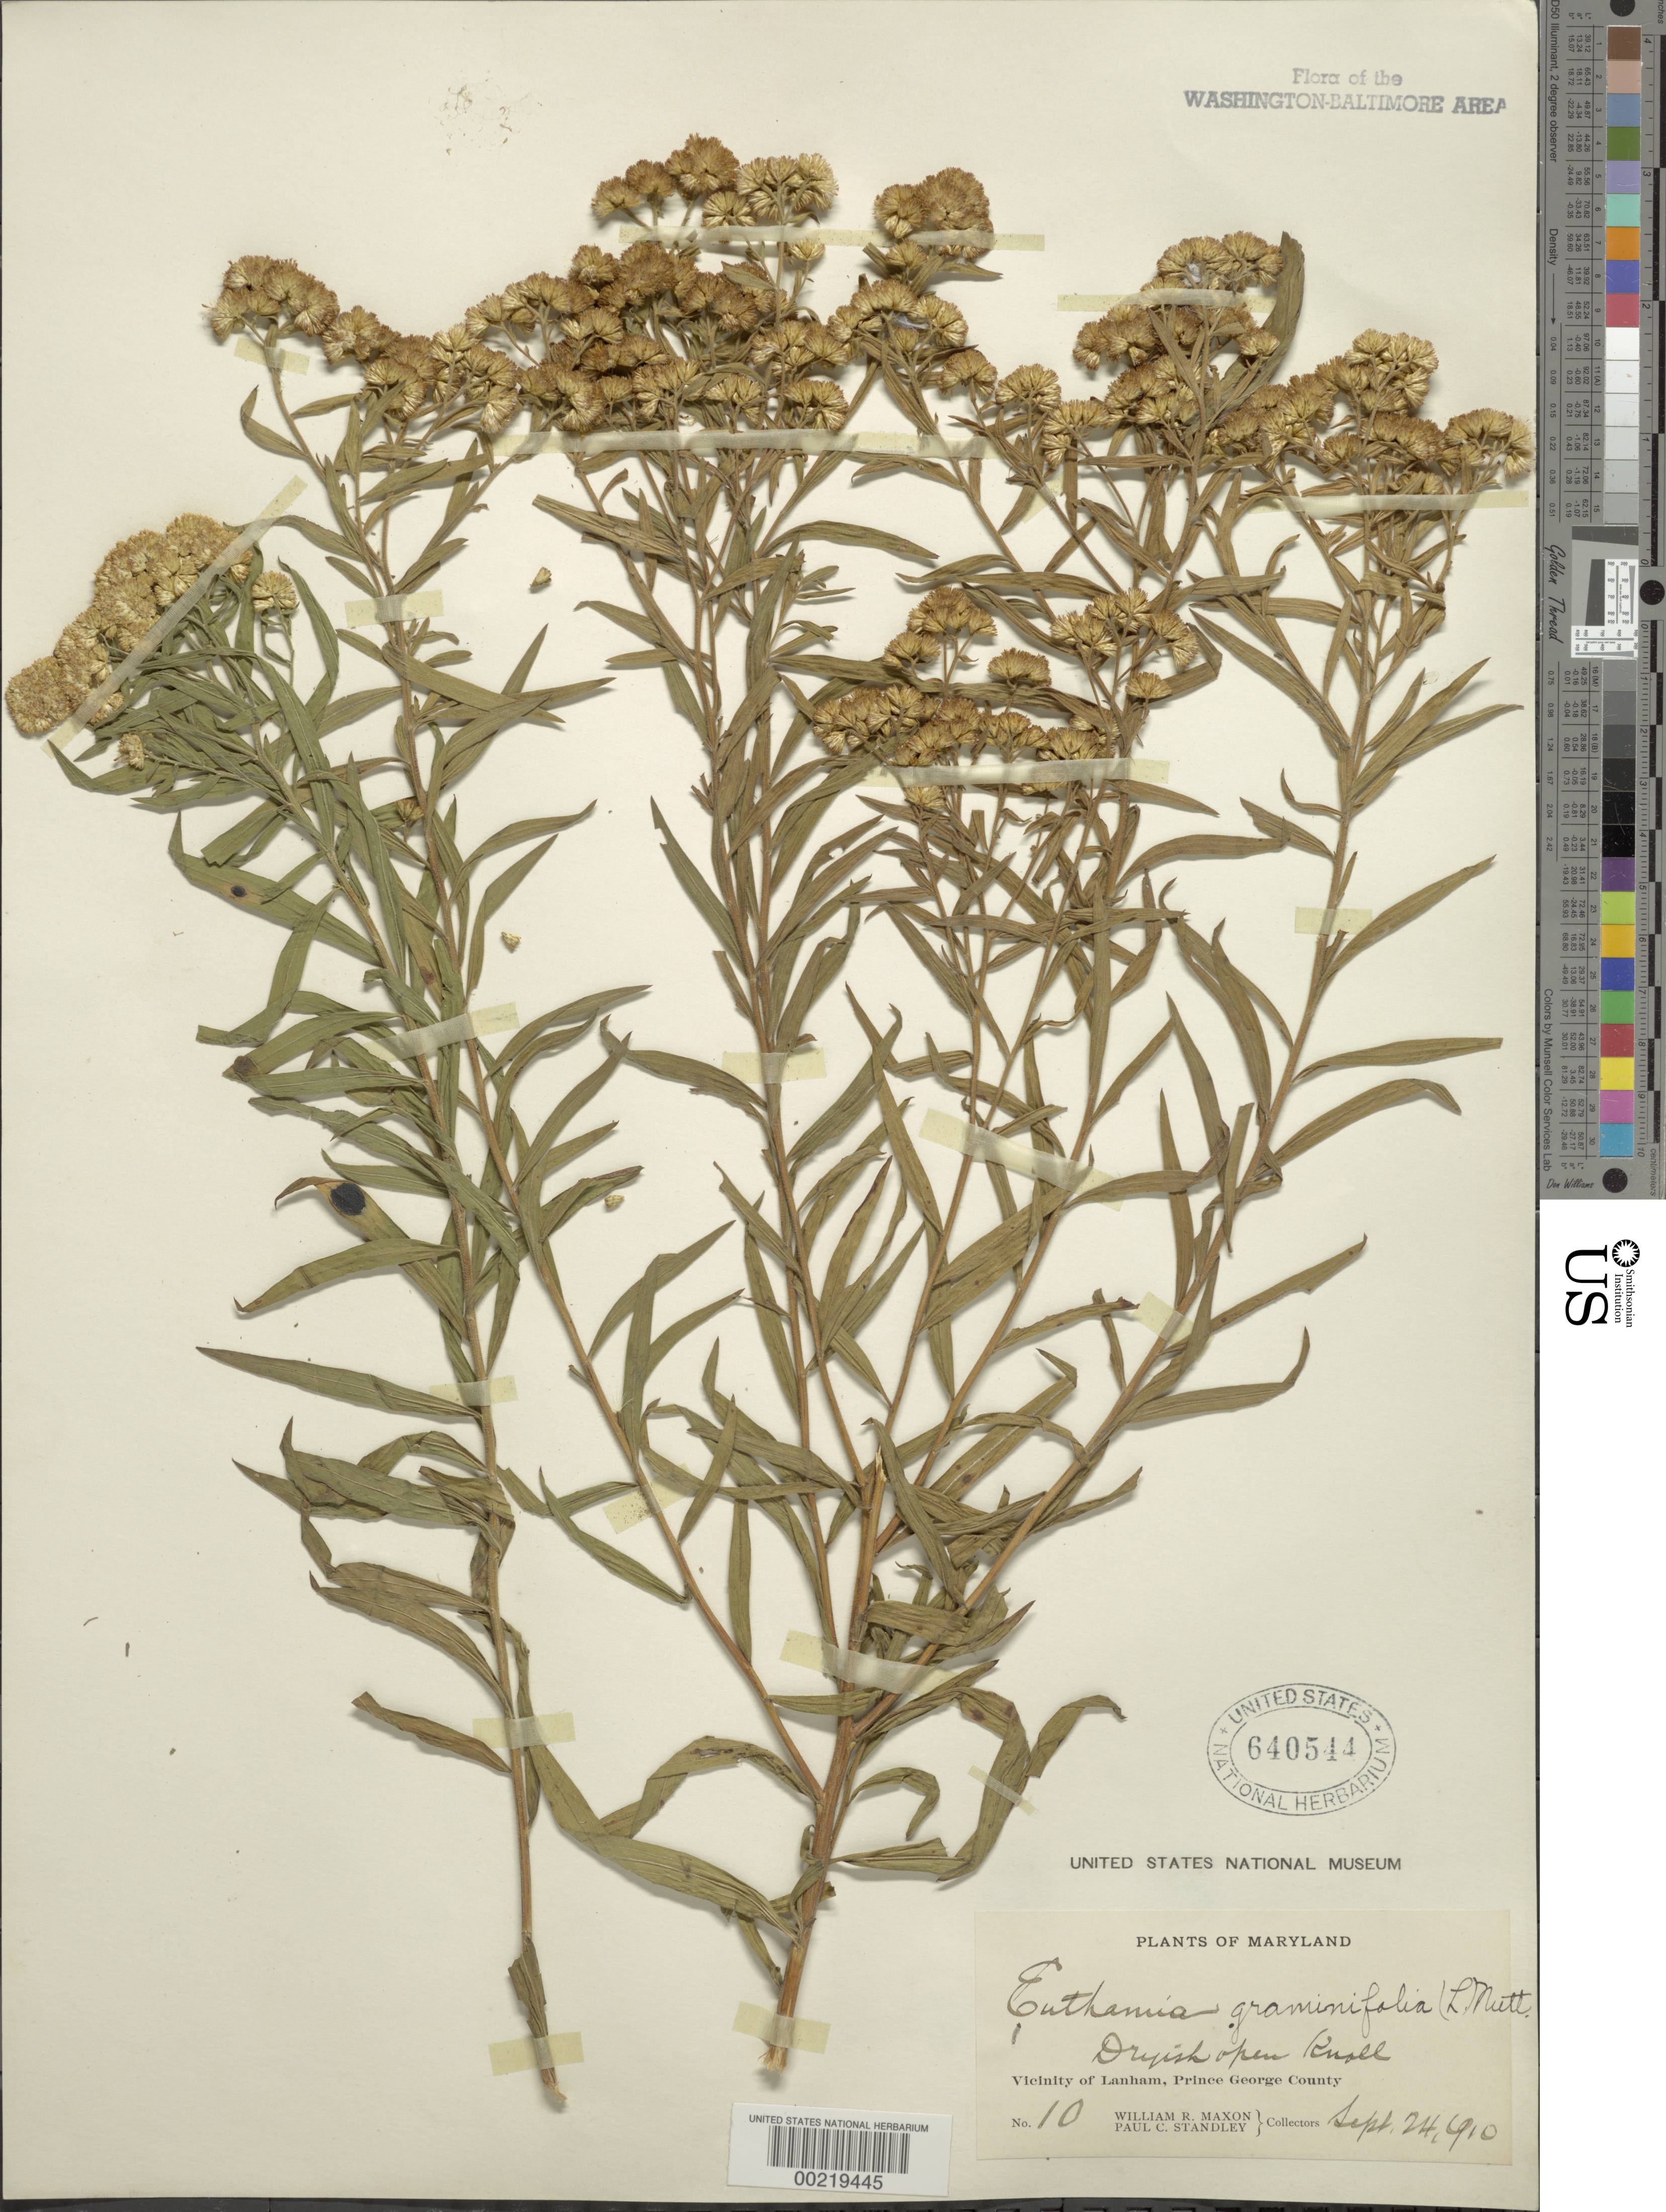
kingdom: Plantae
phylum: Tracheophyta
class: Magnoliopsida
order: Asterales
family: Asteraceae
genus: Euthamia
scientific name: Euthamia graminifolia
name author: (L.) Nutt.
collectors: W. R. Maxon & P. C. Standley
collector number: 10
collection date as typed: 24 Sep 1910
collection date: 1910-09-24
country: United States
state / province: Maryland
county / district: Prince George's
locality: Lanham vicinity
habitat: Dryish open knoll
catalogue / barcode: US 640544